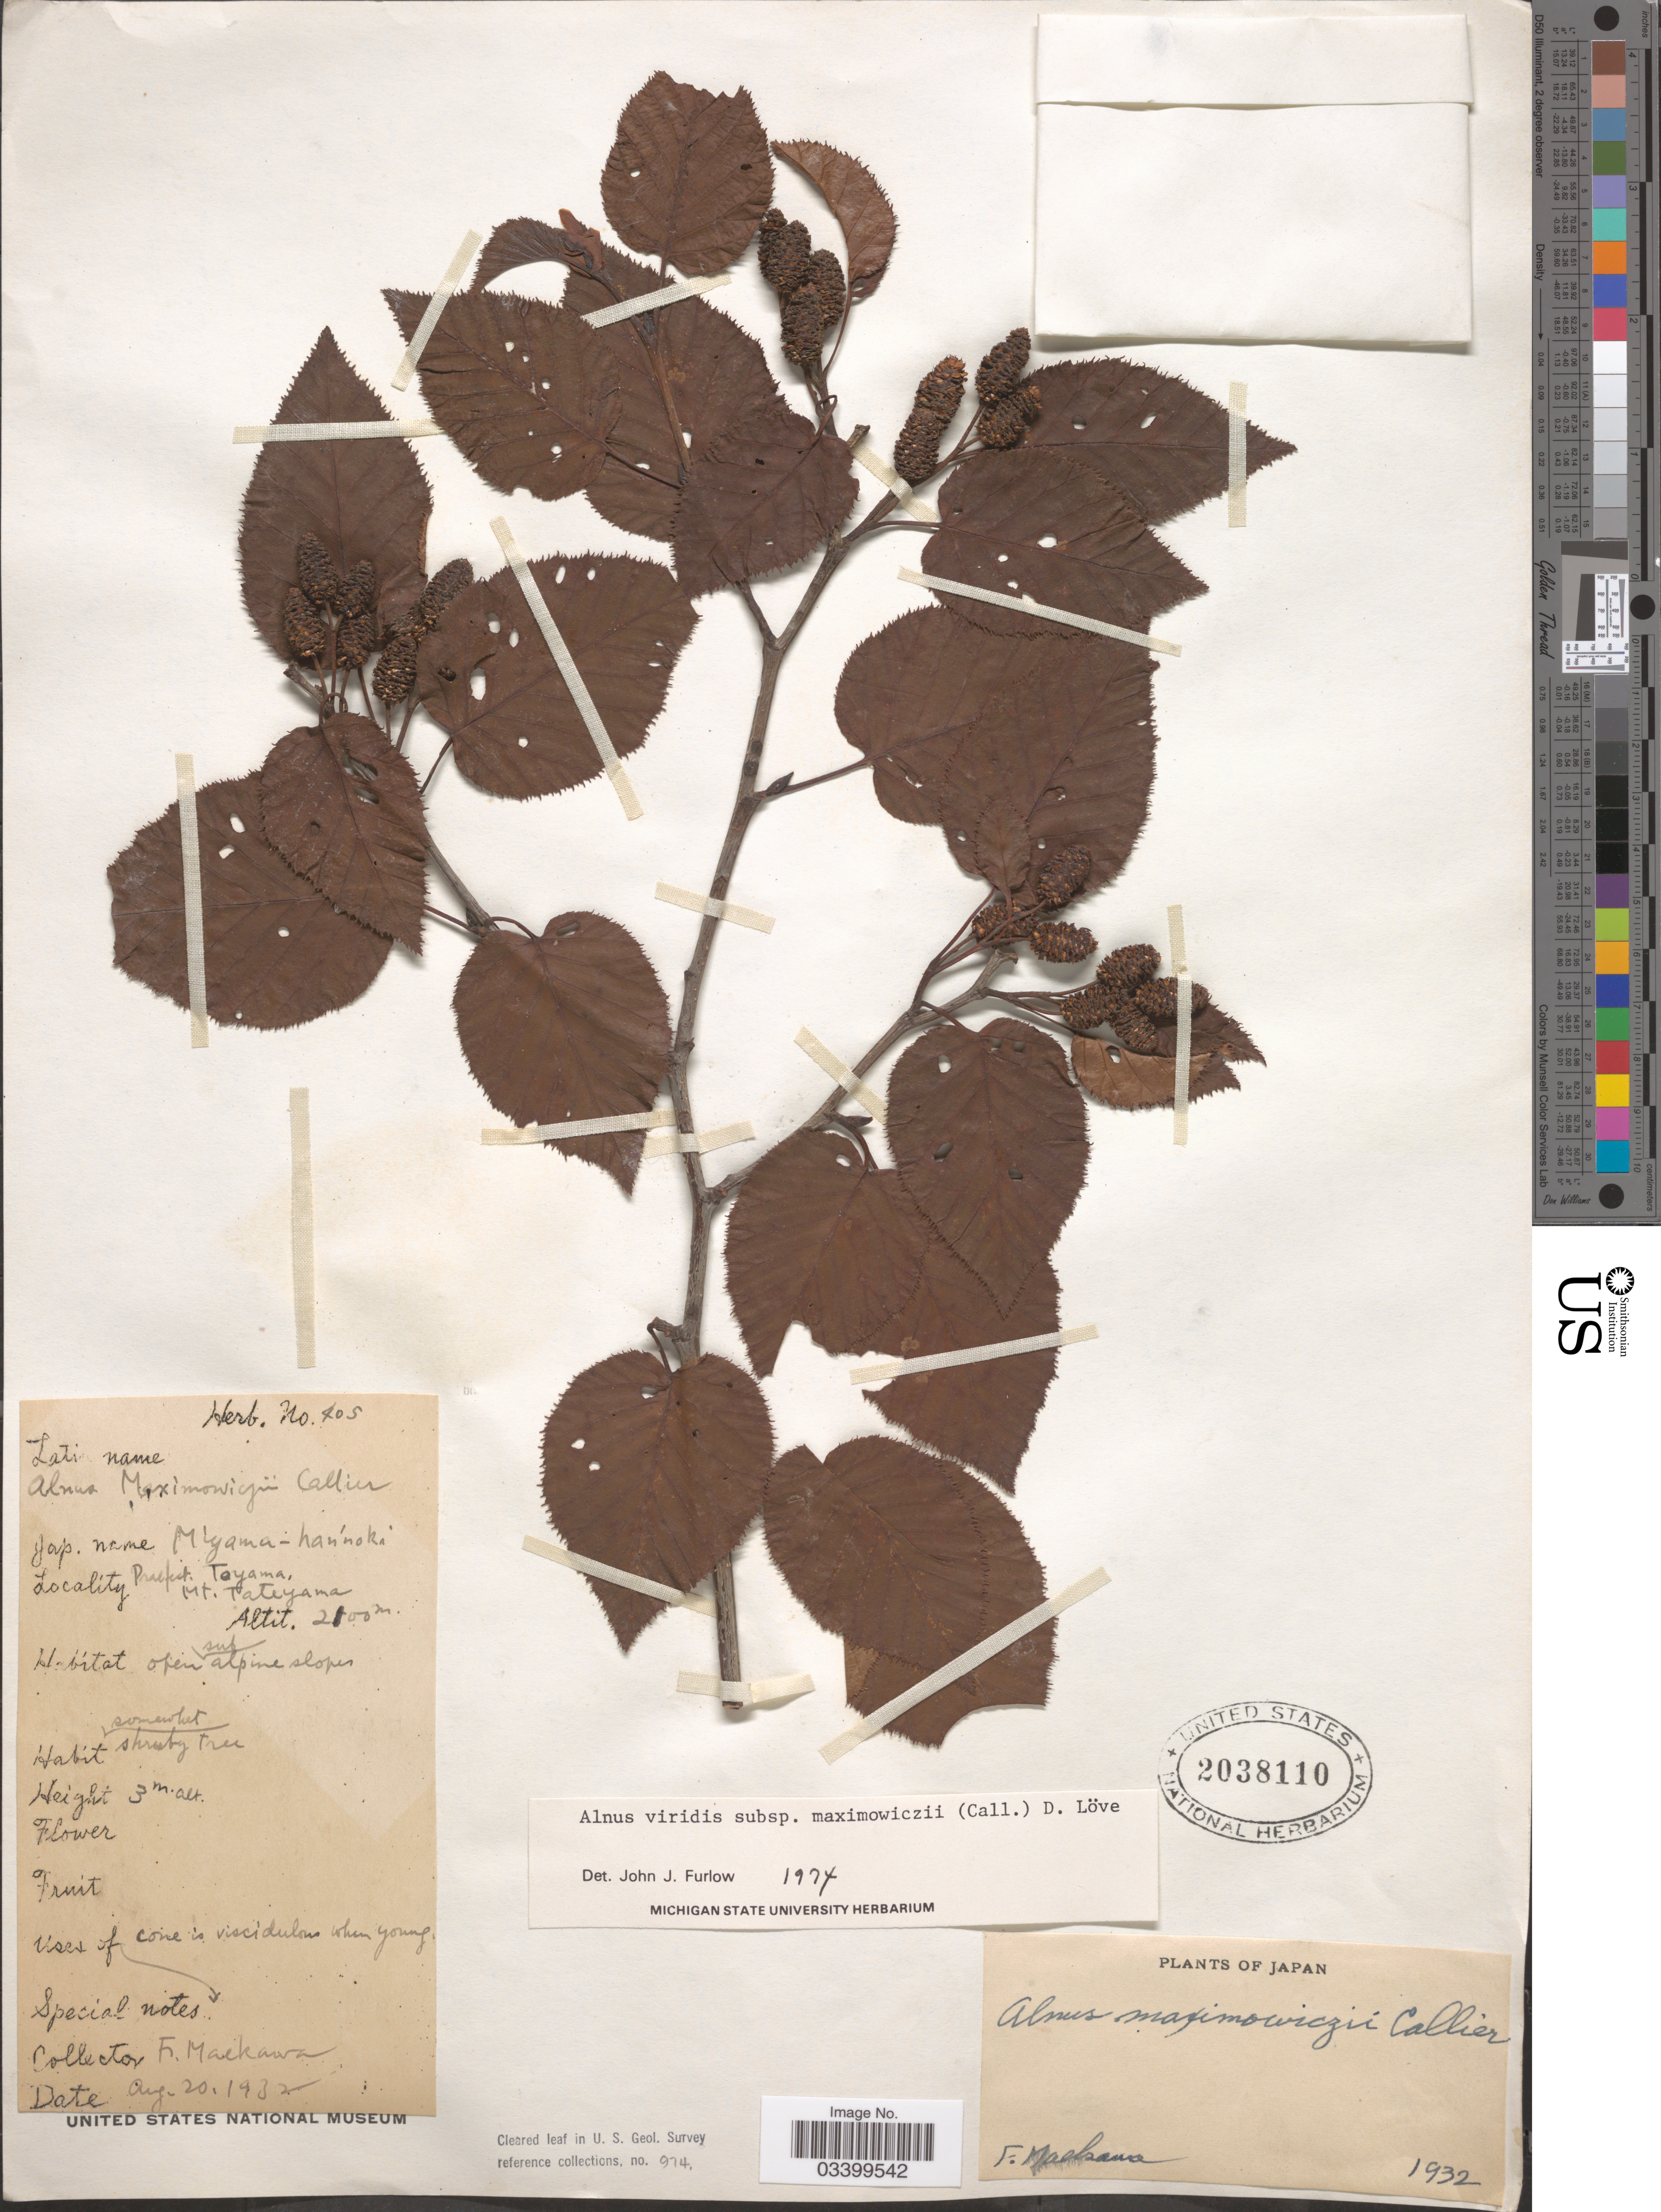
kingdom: Plantae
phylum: Tracheophyta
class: Magnoliopsida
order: Fagales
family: Betulaceae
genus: Alnus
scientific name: Alnus maximowiczii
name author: Callier ex C.K. Schneid.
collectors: F. Maekawa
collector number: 405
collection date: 1932-08-20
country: Japan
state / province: Toyama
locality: Prefect. Toyama, Mt. Tateyama.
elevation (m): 2100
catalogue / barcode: US 2038110